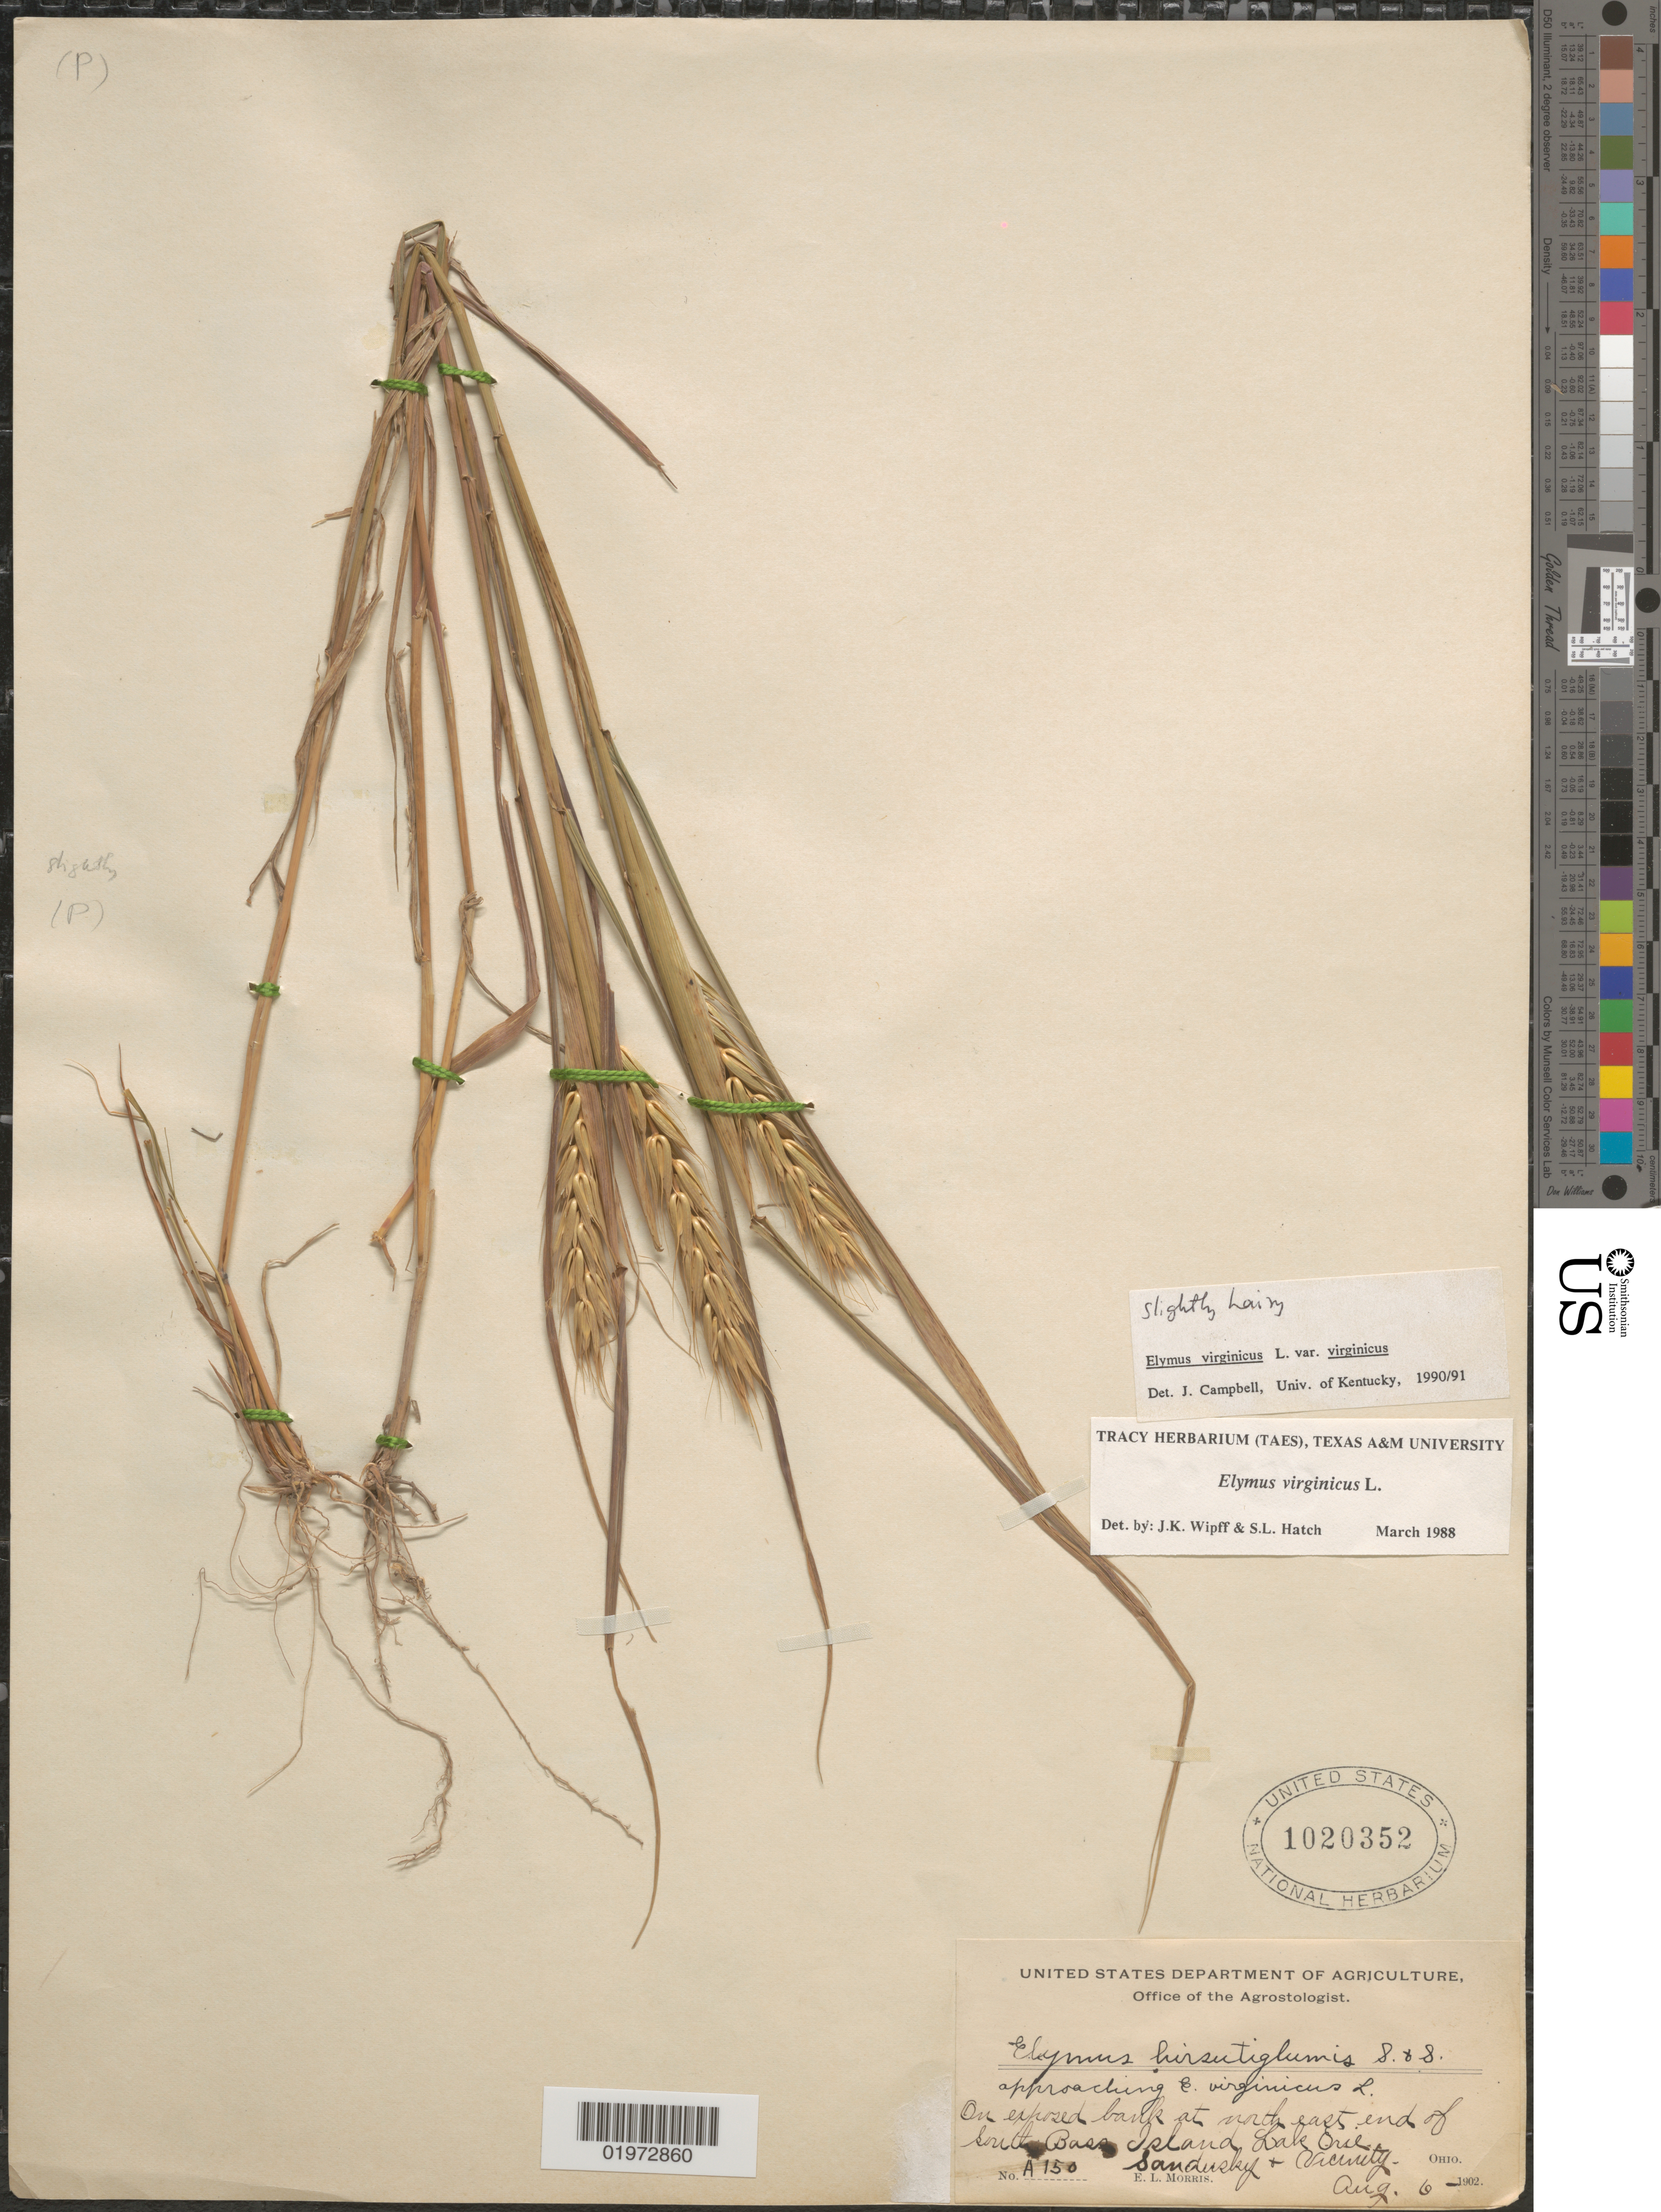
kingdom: Plantae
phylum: Tracheophyta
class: Liliopsida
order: Poales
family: Poaceae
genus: Elymus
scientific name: Elymus virginicus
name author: L.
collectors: E. Morris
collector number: A150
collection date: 1902-08-06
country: United States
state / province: Ohio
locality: On exposed bank at north east end of South Bass Island Lake Erie. Sandusky & Vicinity.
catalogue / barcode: US 1020352